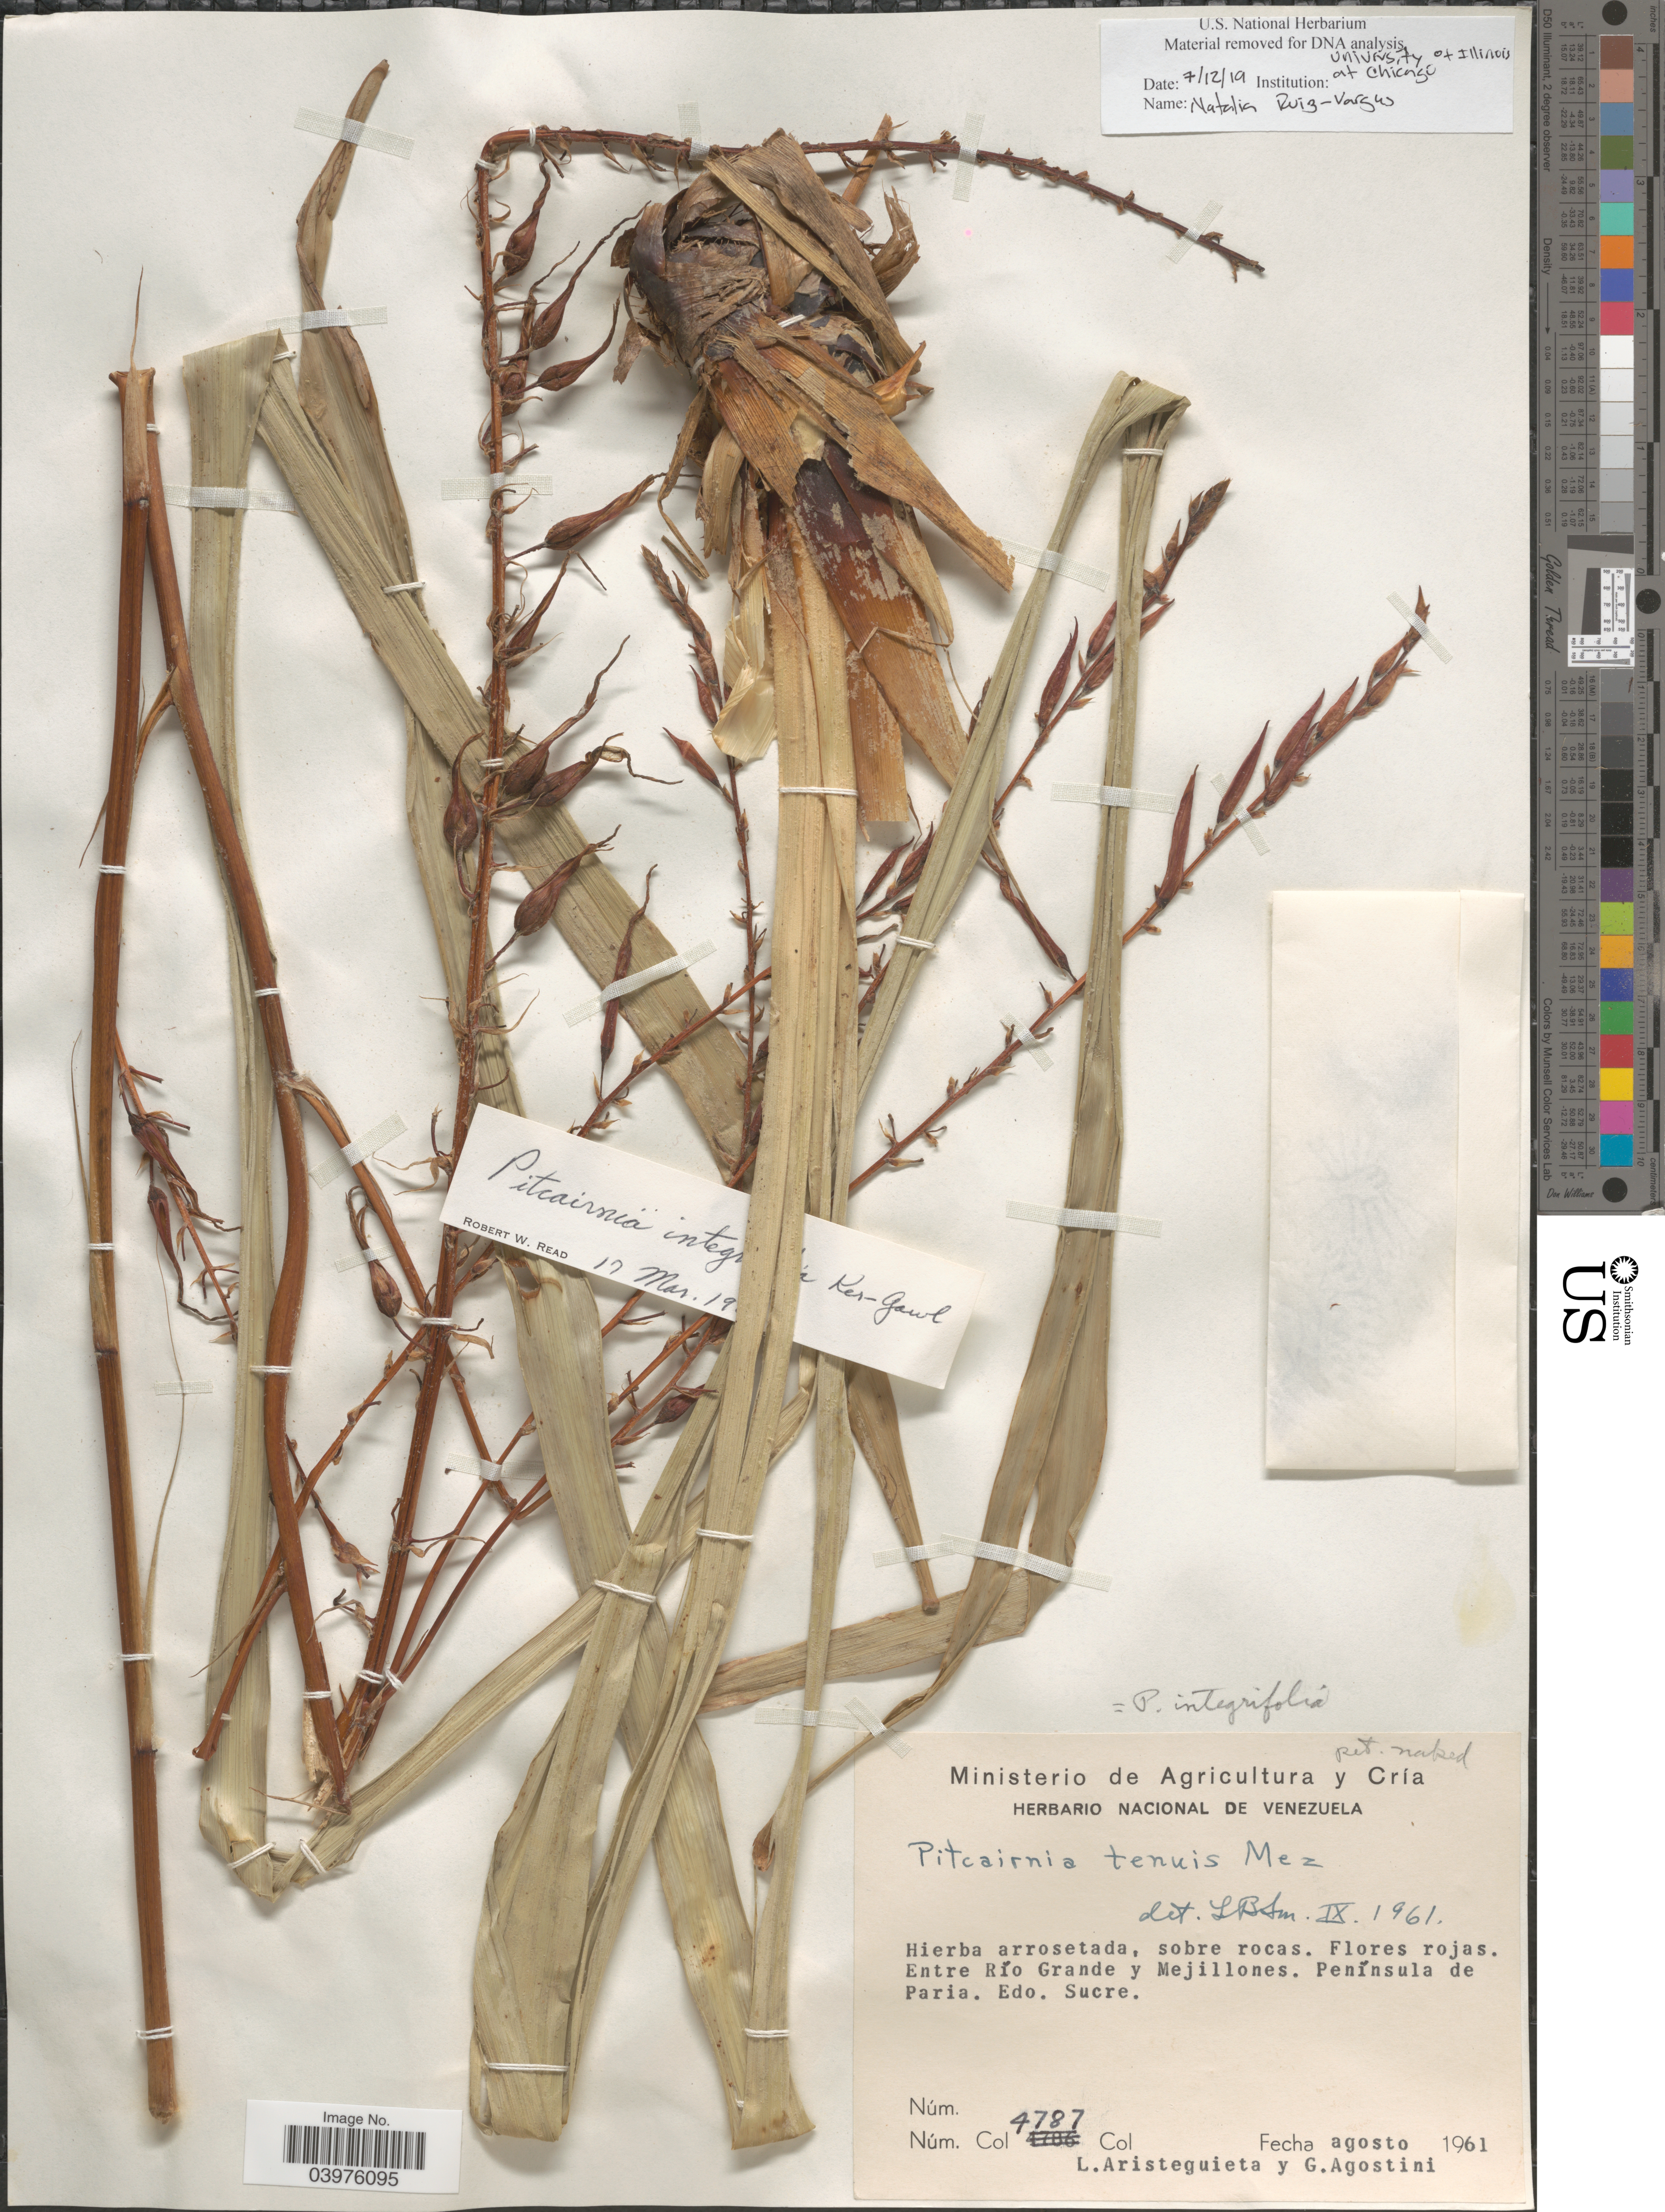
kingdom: Plantae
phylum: Tracheophyta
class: Liliopsida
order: Poales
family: Bromeliaceae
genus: Pitcairnia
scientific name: Pitcairnia integrifolia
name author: Ker Gawl.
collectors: L. Aristeguieta & G. Agostini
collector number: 4787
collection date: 1961-08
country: Venezuela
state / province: Sucre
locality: Entre Río Grande y Mejillones. Península de Paria. Edo. Sucre.